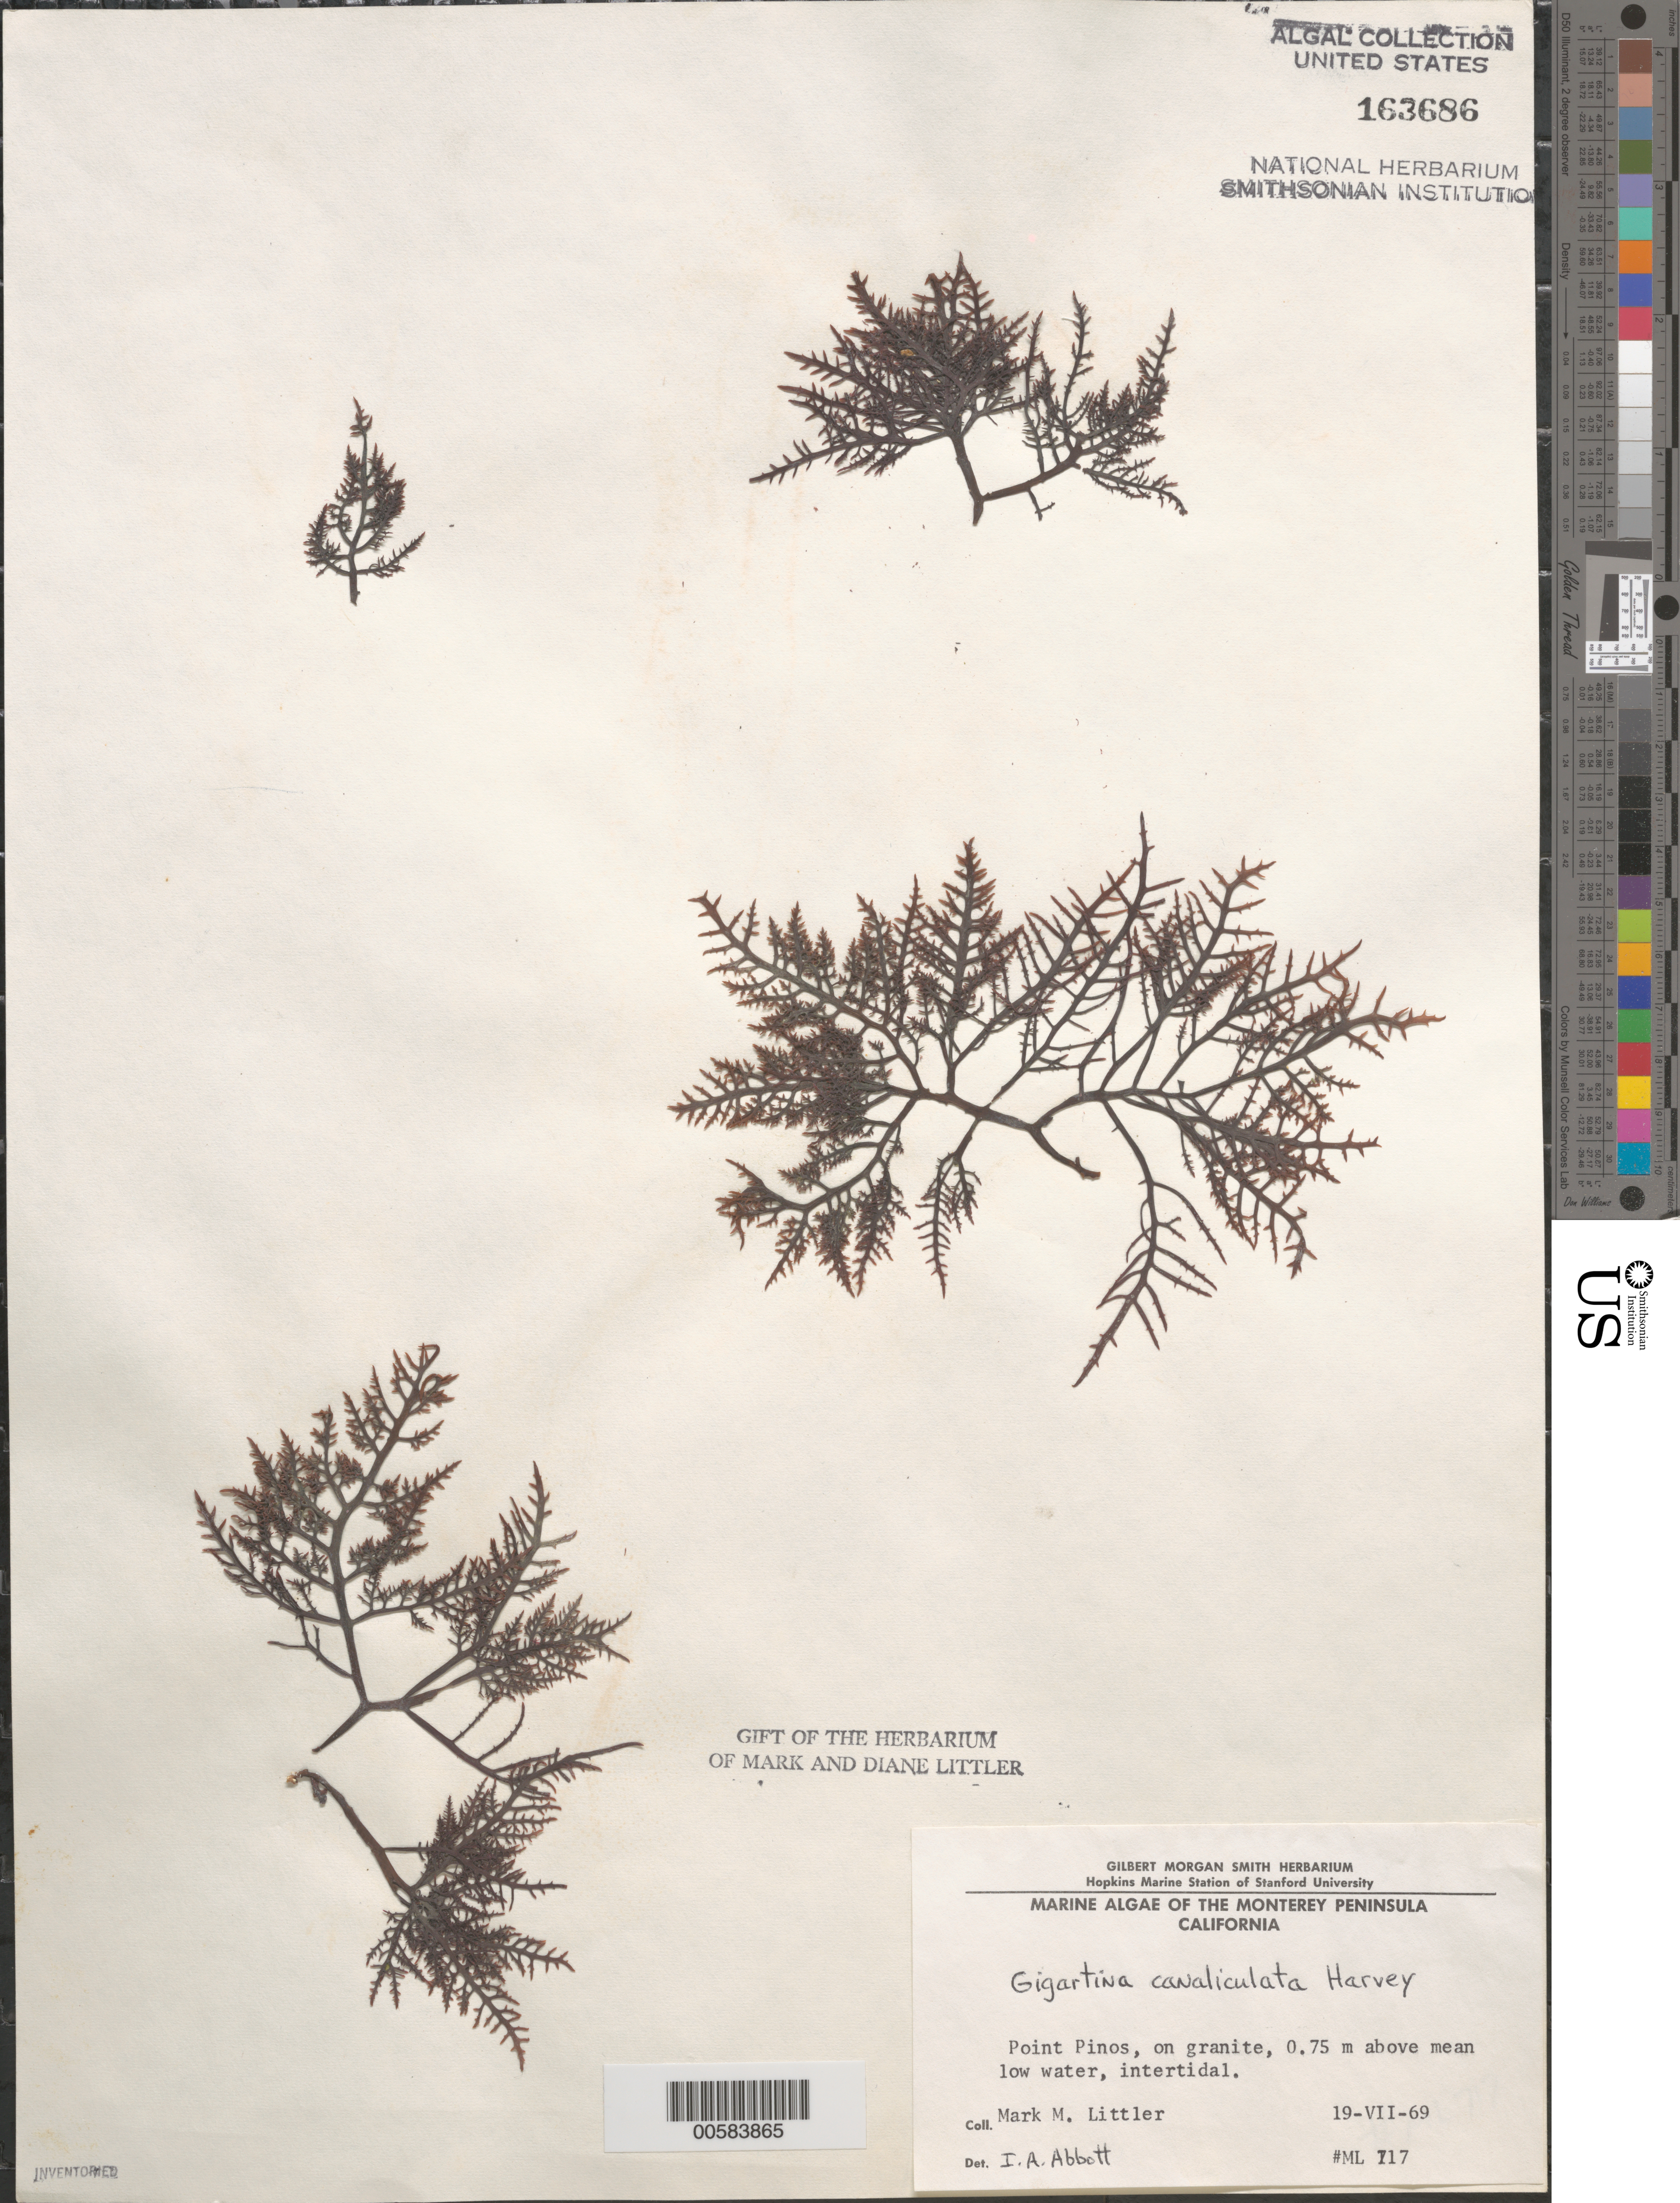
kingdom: Plantae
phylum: Rhodophyta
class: Florideophyceae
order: Gigartinales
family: Gigartinaceae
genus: Chondracanthus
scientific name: Chondracanthus canaliculatus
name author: (Harv.) Guiry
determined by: Algae name updating Project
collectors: M. M. Littler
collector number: ML 717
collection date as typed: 19 Jul 1969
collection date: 1969-07-19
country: United States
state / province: California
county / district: Monterey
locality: Point Pinos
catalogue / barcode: US 163686